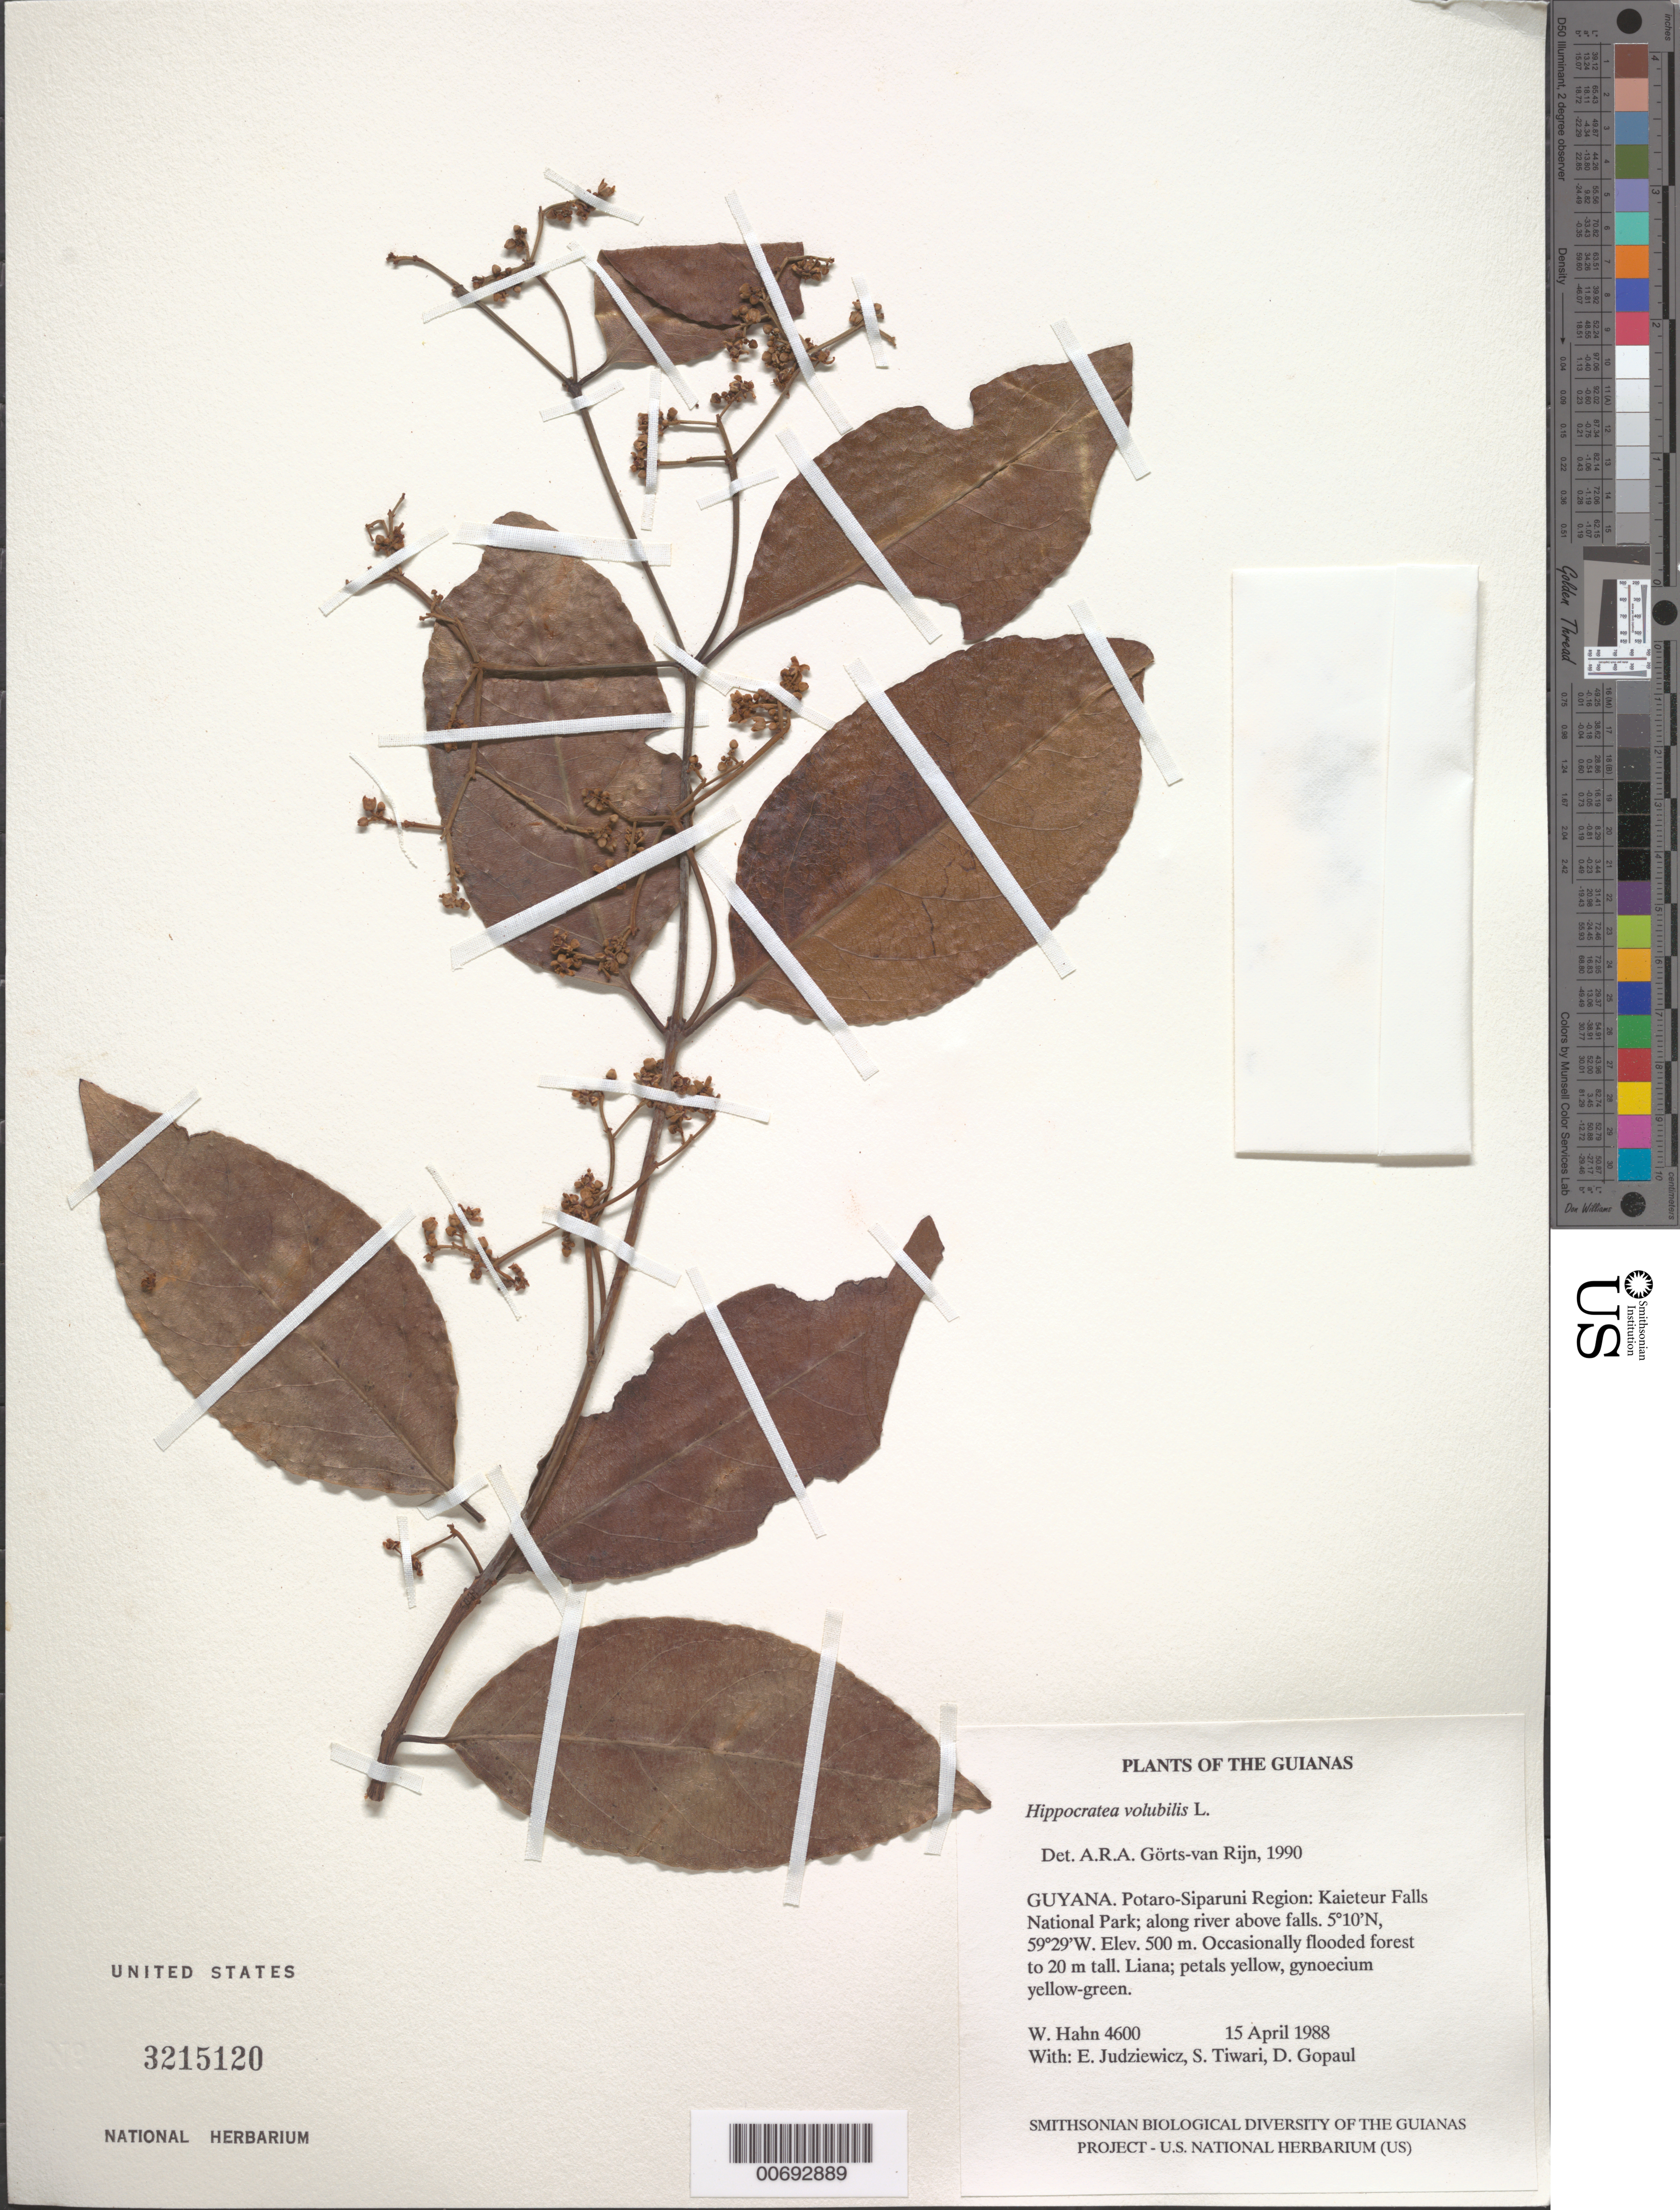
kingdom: Plantae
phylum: Tracheophyta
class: Magnoliopsida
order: Celastrales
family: Celastraceae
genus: Hippocratea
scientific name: Hippocratea volubilis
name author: L.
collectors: W. Hahn, E. Judziewicz, S. Tiwari & D. Gopaul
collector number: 4600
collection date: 1988-04-15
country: Guyana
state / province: Potaro-Siparuni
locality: Potaro-Siparuni Region: Kaieteur Falls National Park; along river above falls.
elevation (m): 500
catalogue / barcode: US 3215120